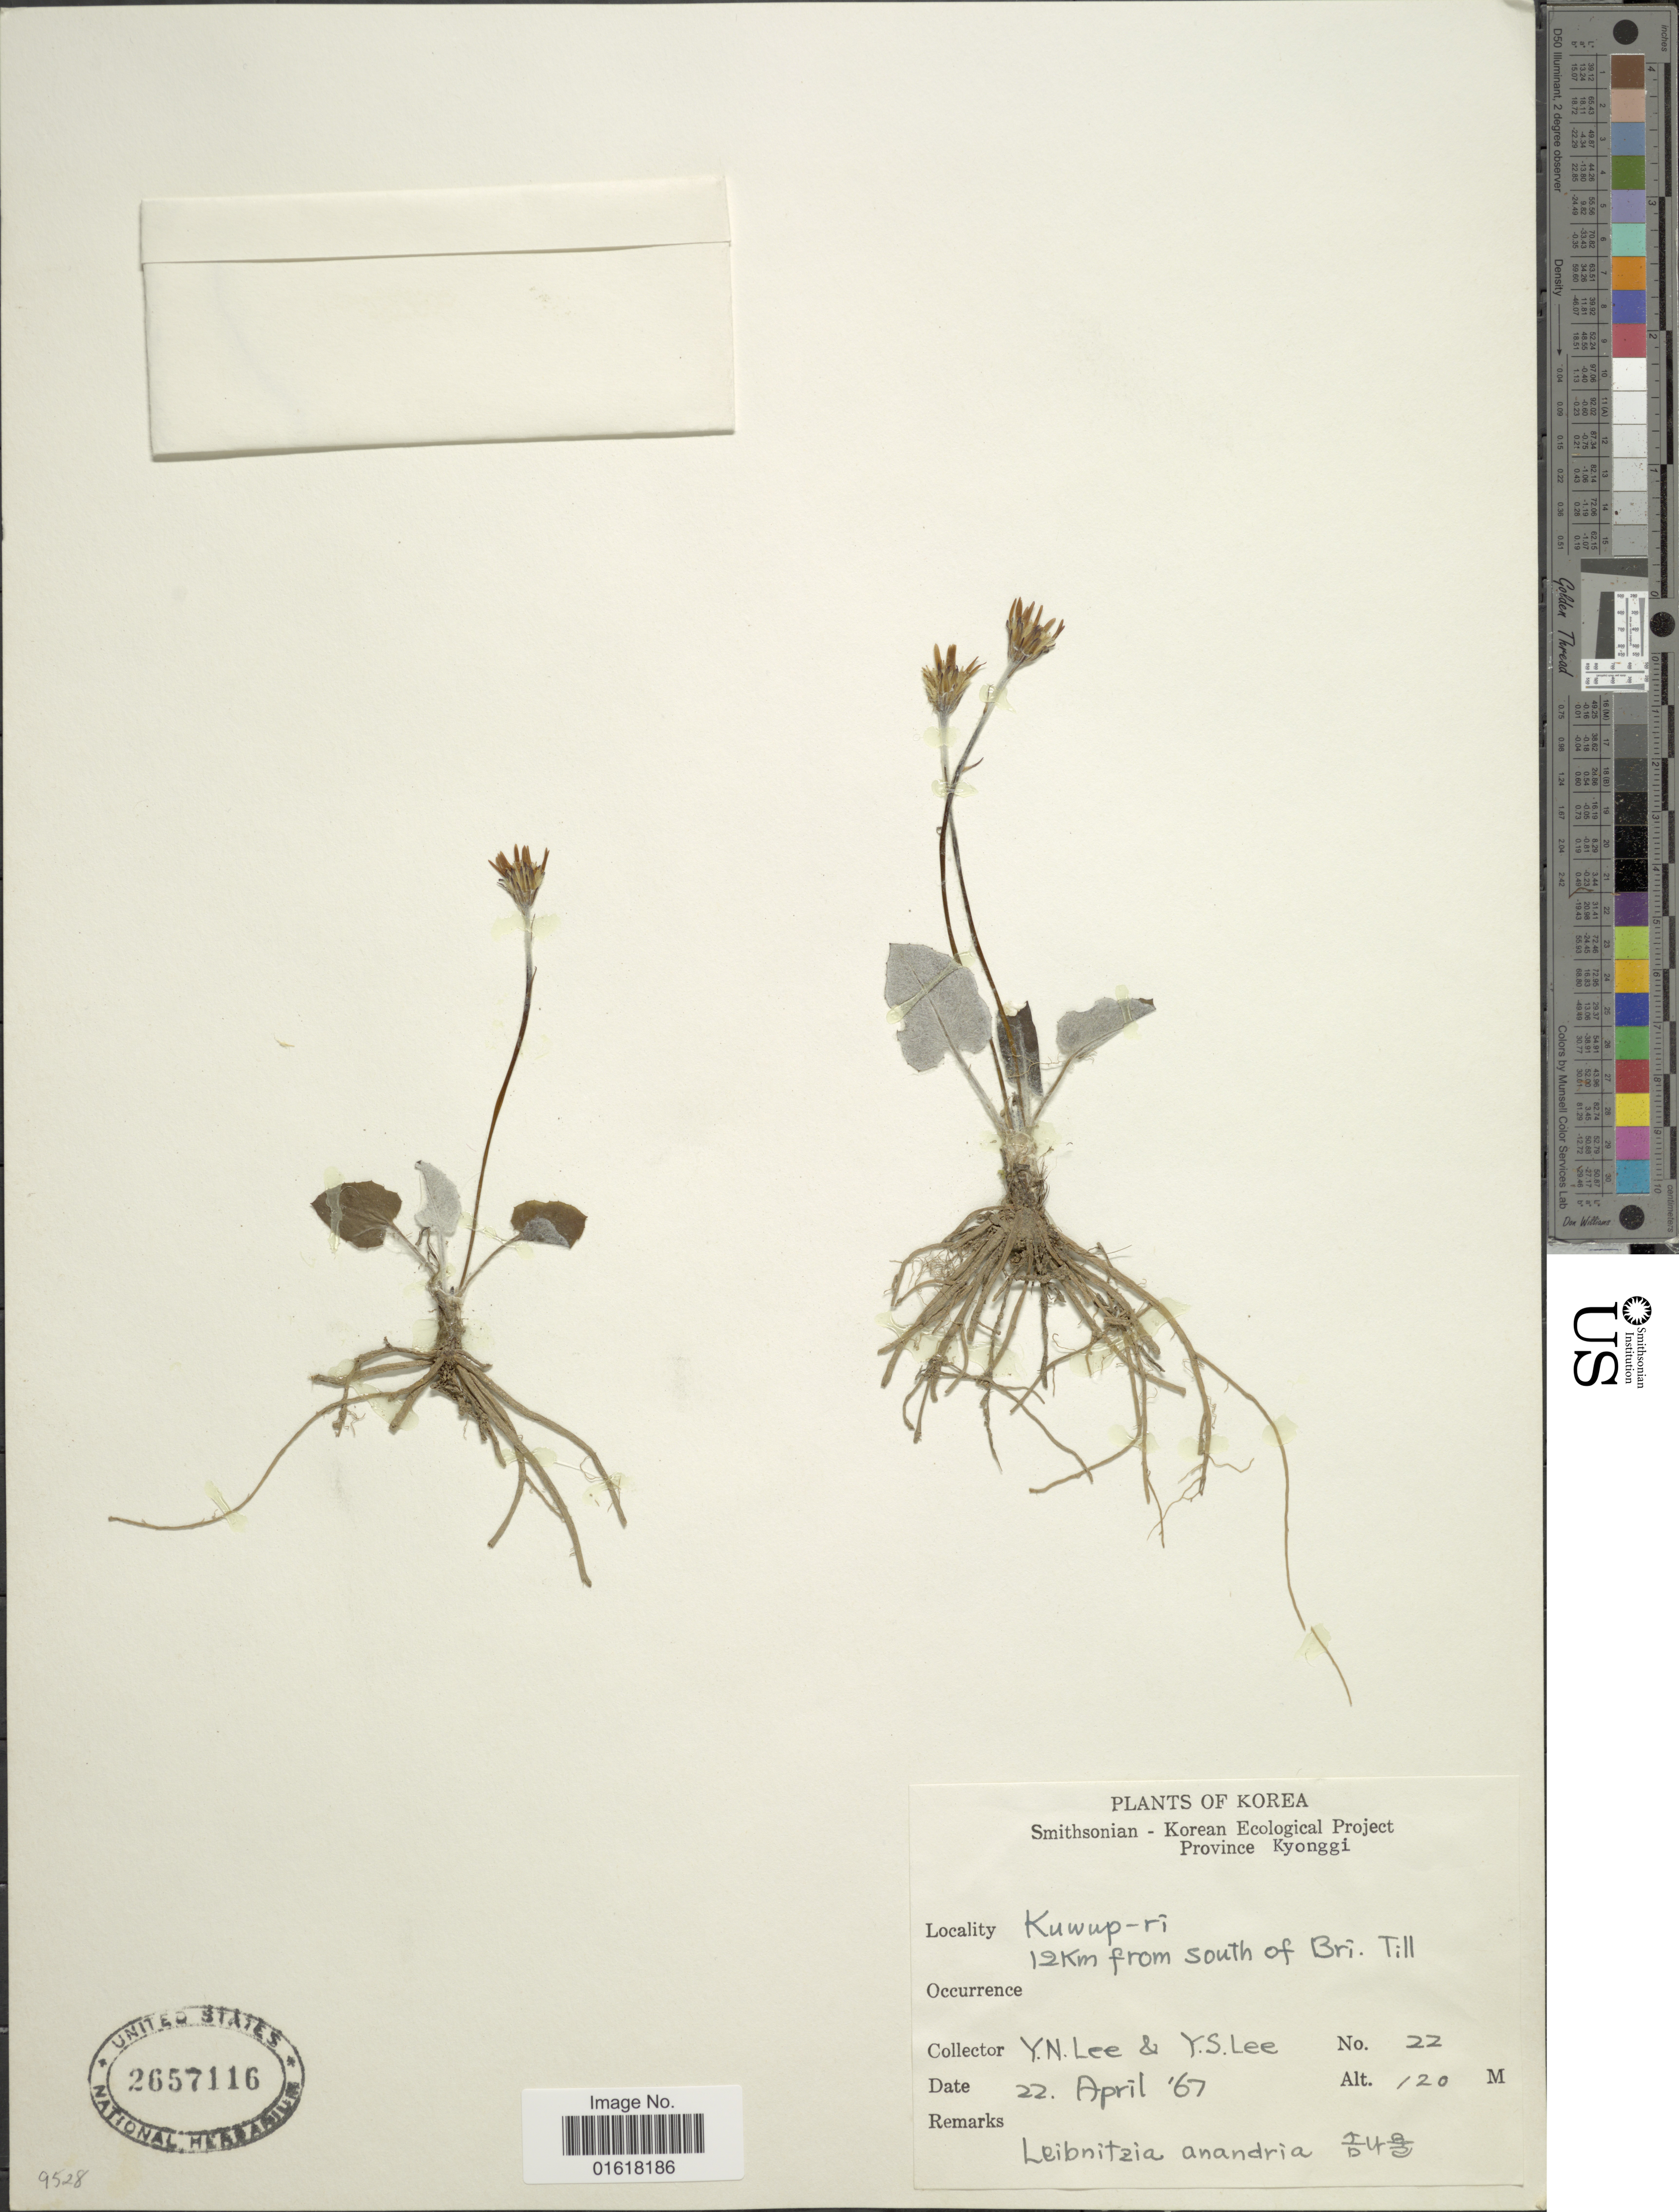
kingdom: Plantae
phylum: Tracheophyta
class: Magnoliopsida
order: Asterales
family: Asteraceae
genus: Leibnitzia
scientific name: Leibnitzia anandria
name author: (L.) Nakai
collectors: Y. N. Lee & Y. S. Lee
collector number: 22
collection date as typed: Transcribed d/m/y: 22/4/67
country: South Korea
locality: Province Kyonggi. Kuwup-ri 12 km from south of Bri. Till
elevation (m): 120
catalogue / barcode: US 2657116